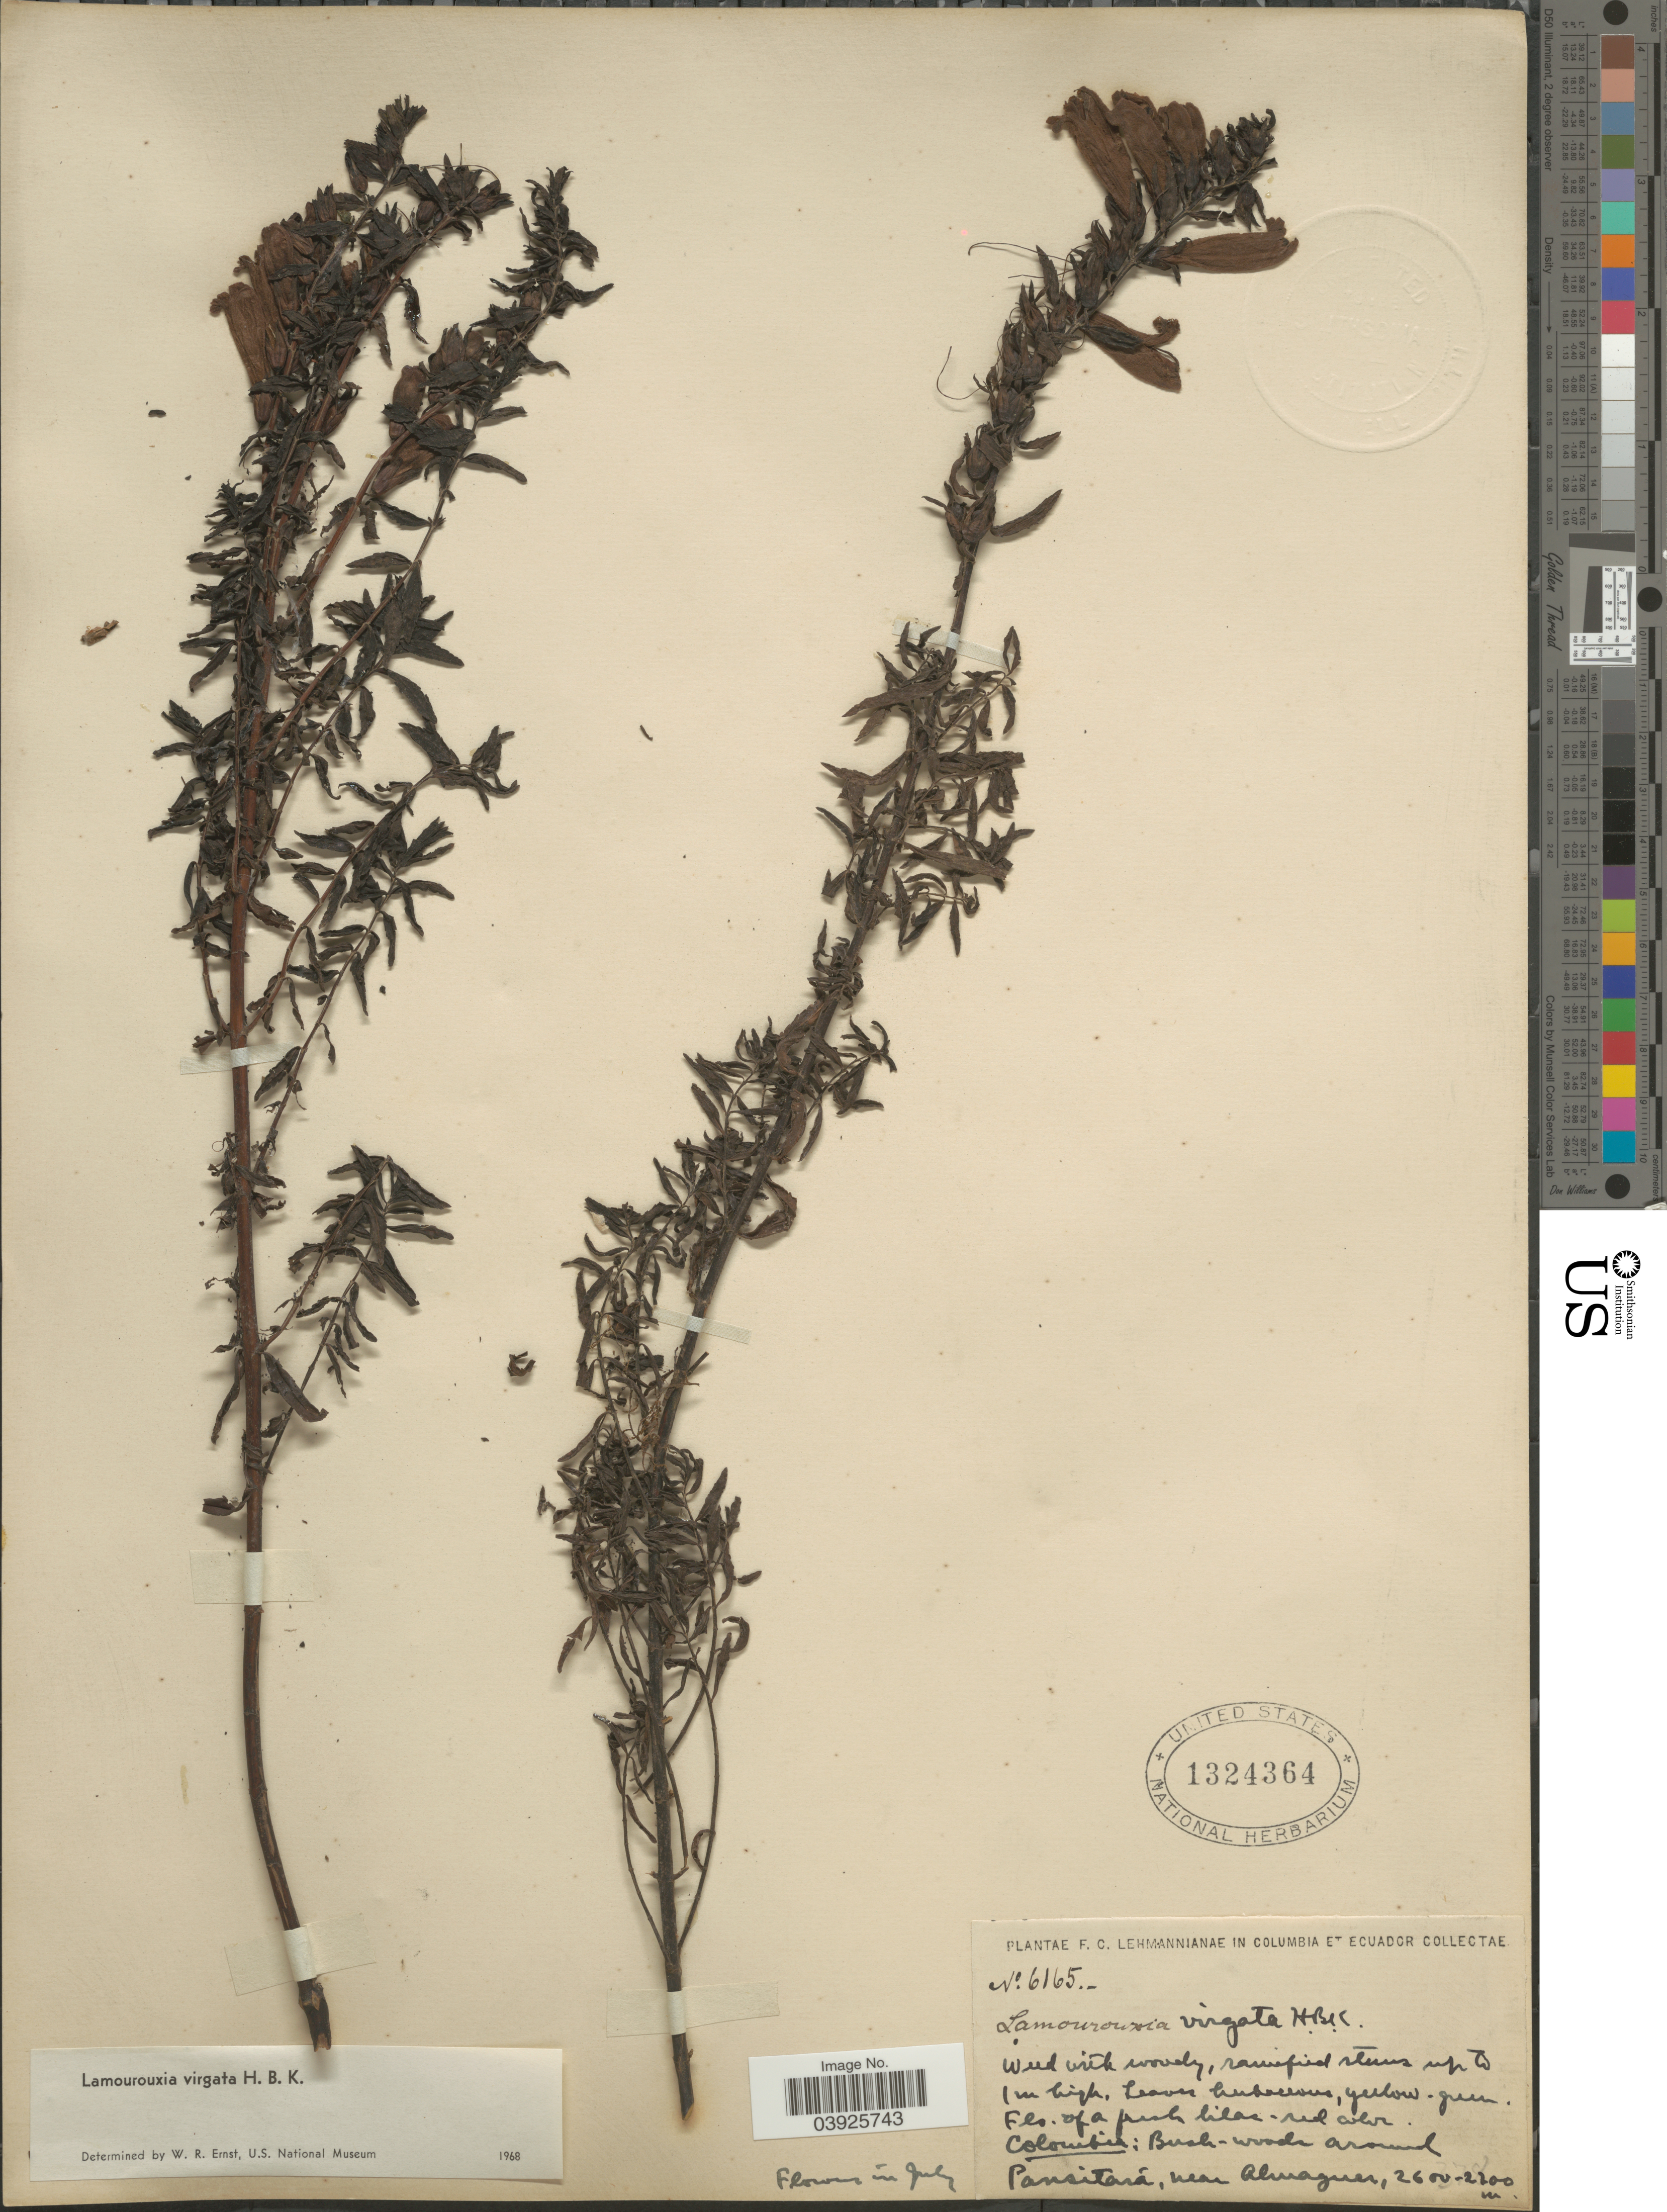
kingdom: Plantae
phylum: Tracheophyta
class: Magnoliopsida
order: Lamiales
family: Orobanchaceae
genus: Lamourouxia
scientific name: Lamourouxia virgata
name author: Kunth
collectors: F. C. Lehmann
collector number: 6165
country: Colombia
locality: Bush-woods around Pancitará, near Almaguer.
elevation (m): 2200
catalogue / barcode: US 1324364